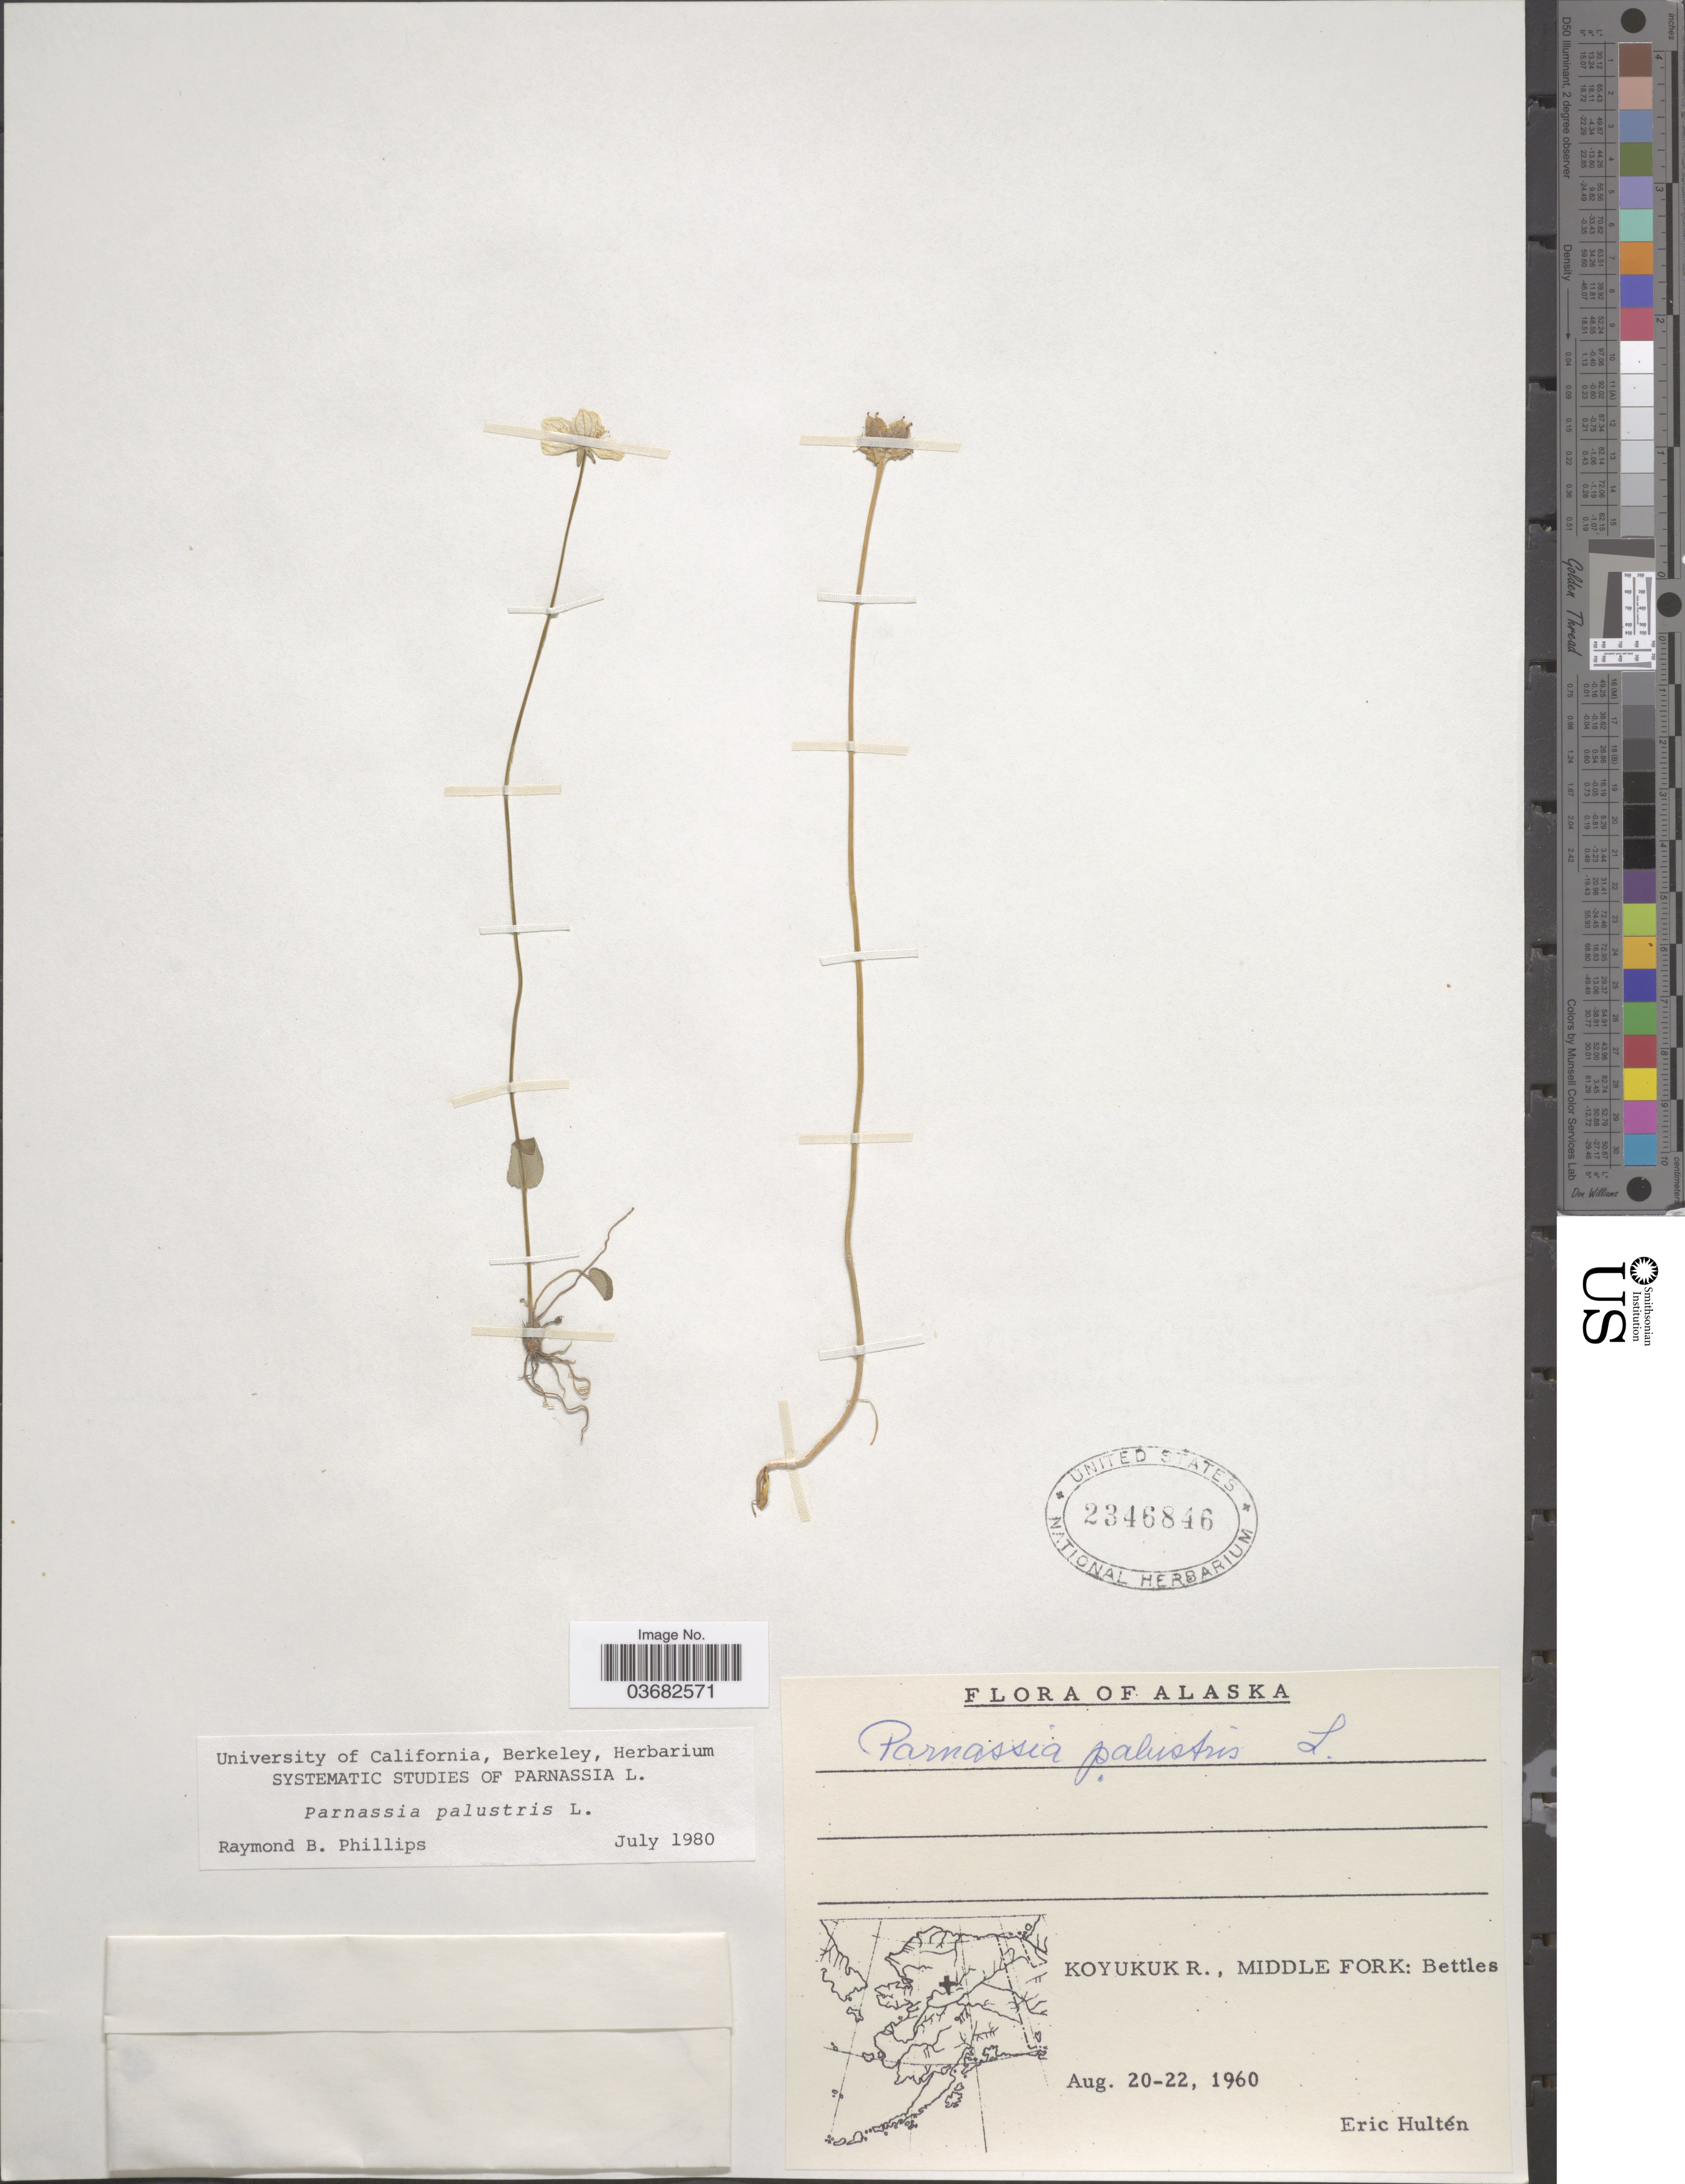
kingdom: Plantae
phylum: Tracheophyta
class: Magnoliopsida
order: Celastrales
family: Parnassiaceae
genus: Parnassia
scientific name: Parnassia palustris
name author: L.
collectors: E. G. Hultén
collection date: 1960-08-20/1960-08-22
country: United States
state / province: Alaska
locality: Koyukuk R., Middle Fork: Bettles.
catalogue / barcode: US 2346846